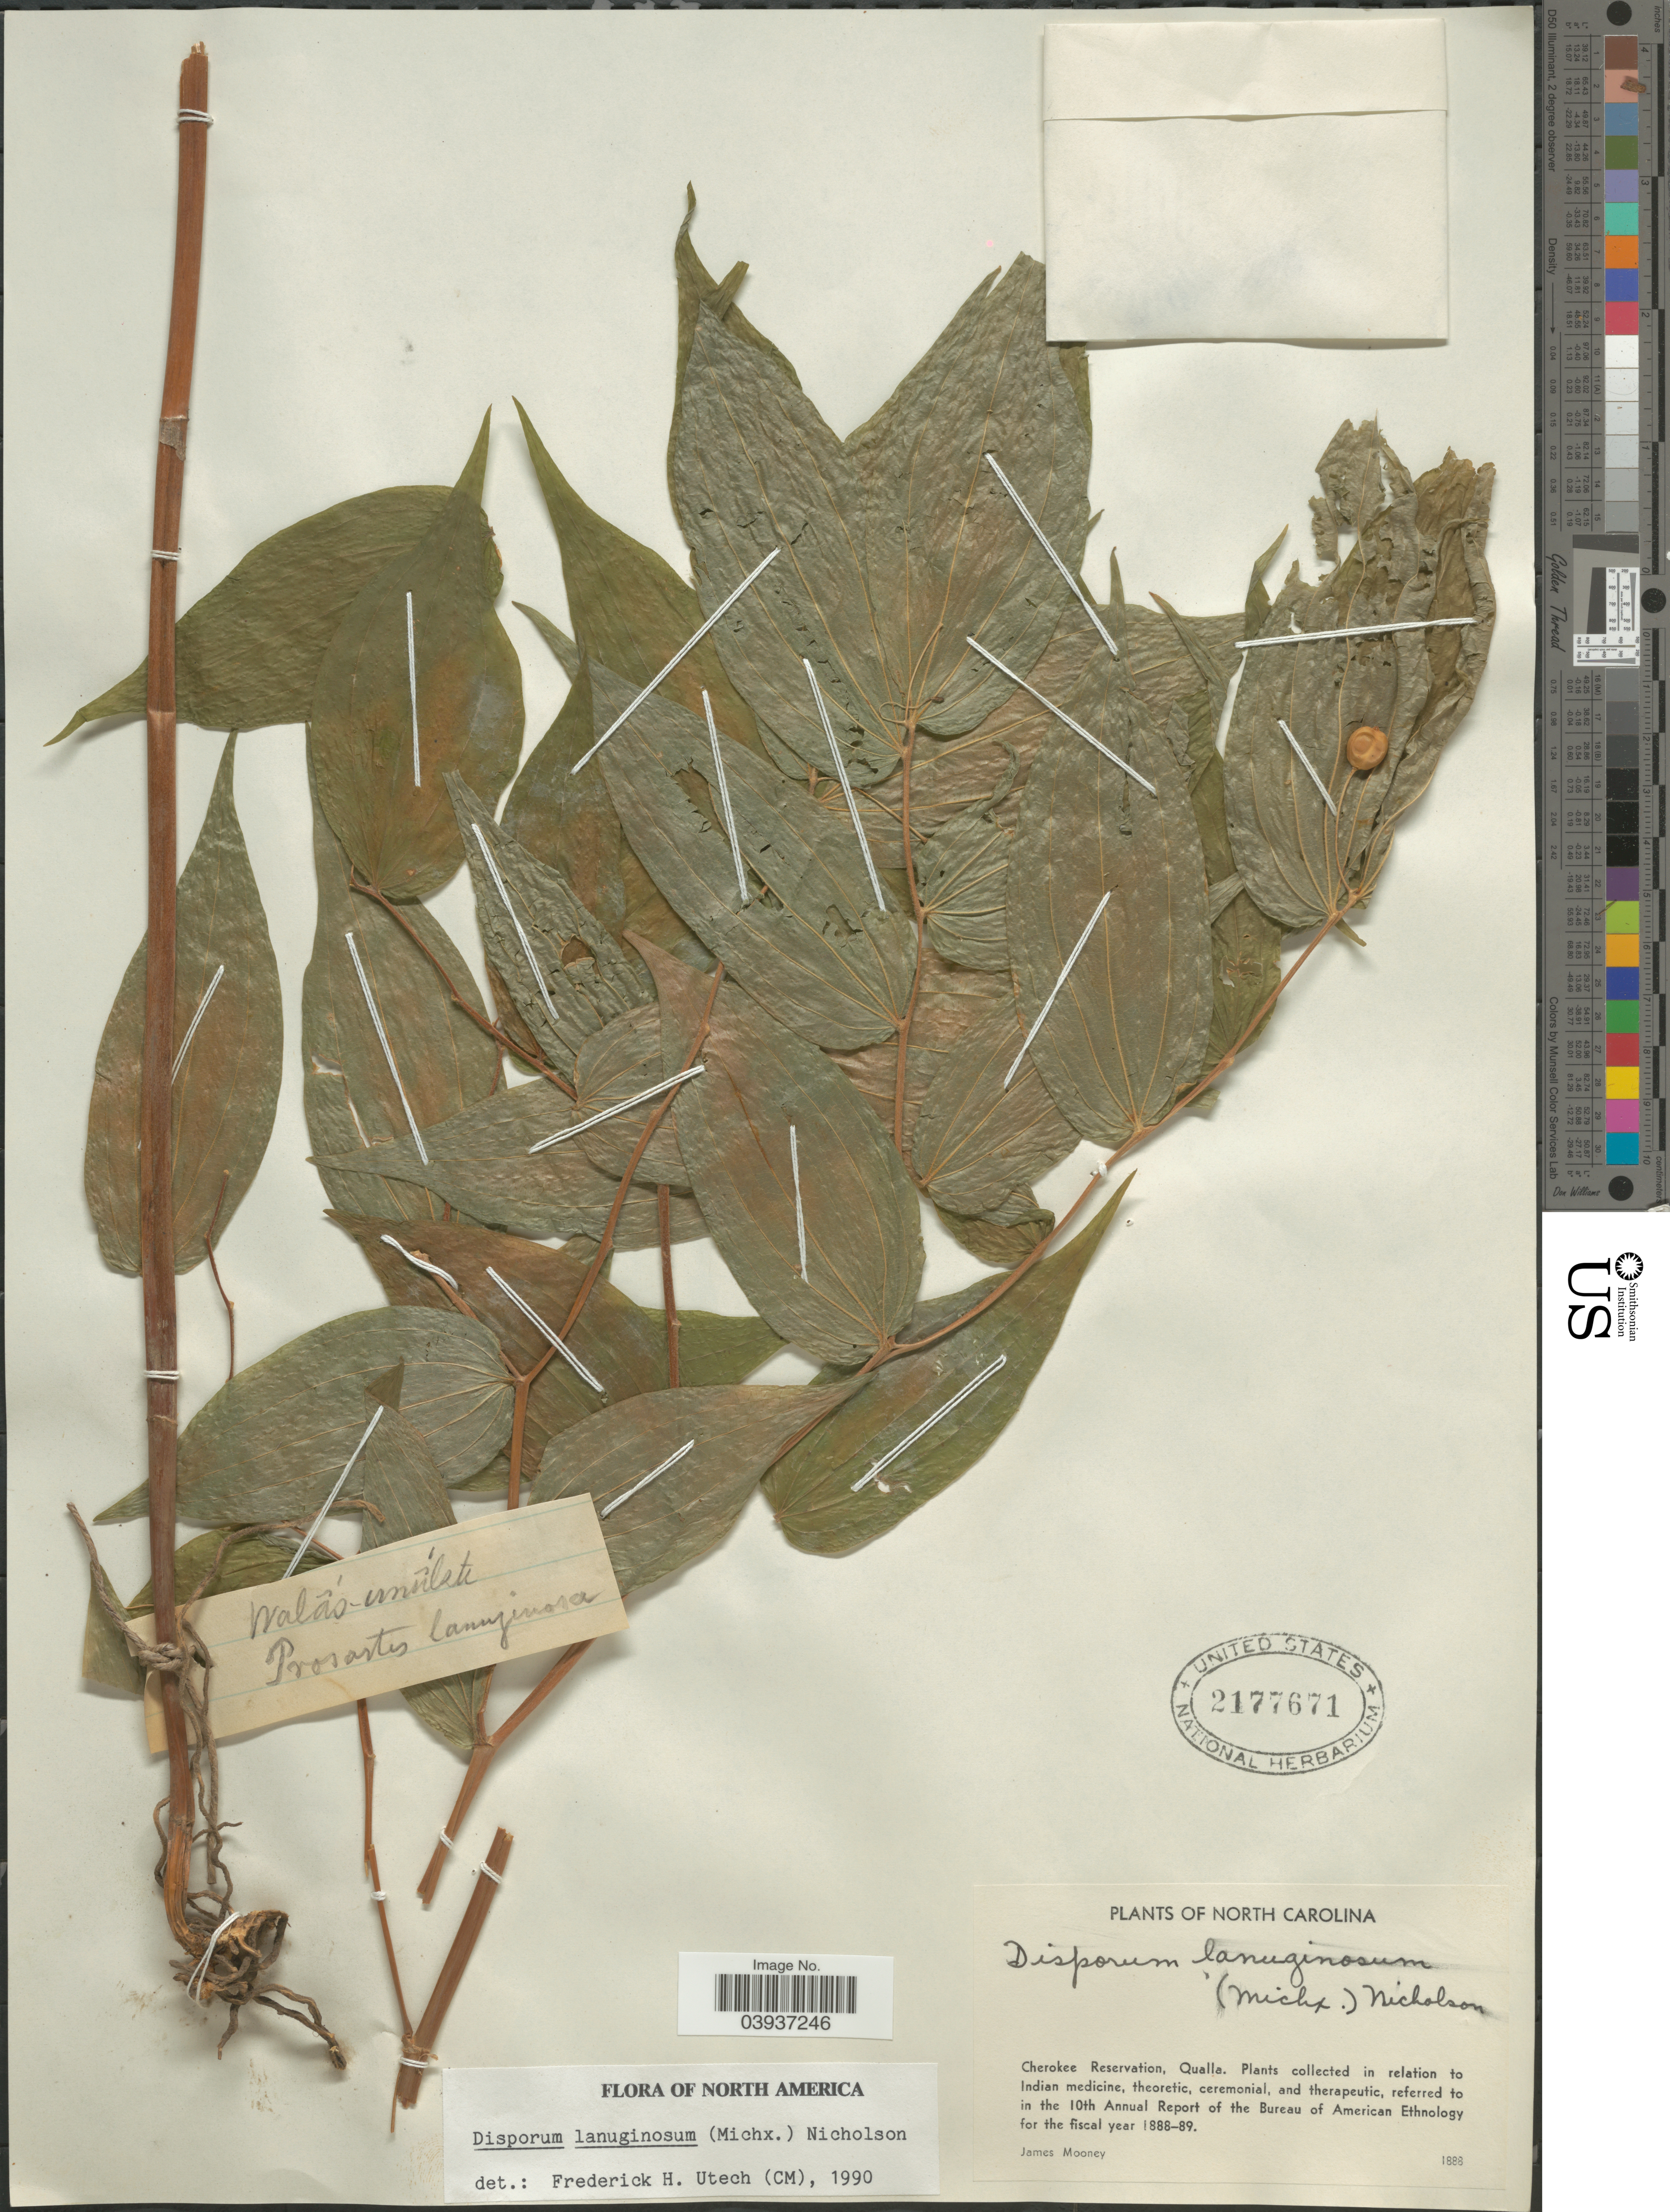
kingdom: Plantae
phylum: Tracheophyta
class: Liliopsida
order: Liliales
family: Colchicaceae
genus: Disporum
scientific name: Disporum lanuginosum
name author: (Michx.) G. Nicholson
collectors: J. Mooney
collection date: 1888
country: United States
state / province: North Carolina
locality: Cherokee Reservation, Qualla.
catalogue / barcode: US 2177671